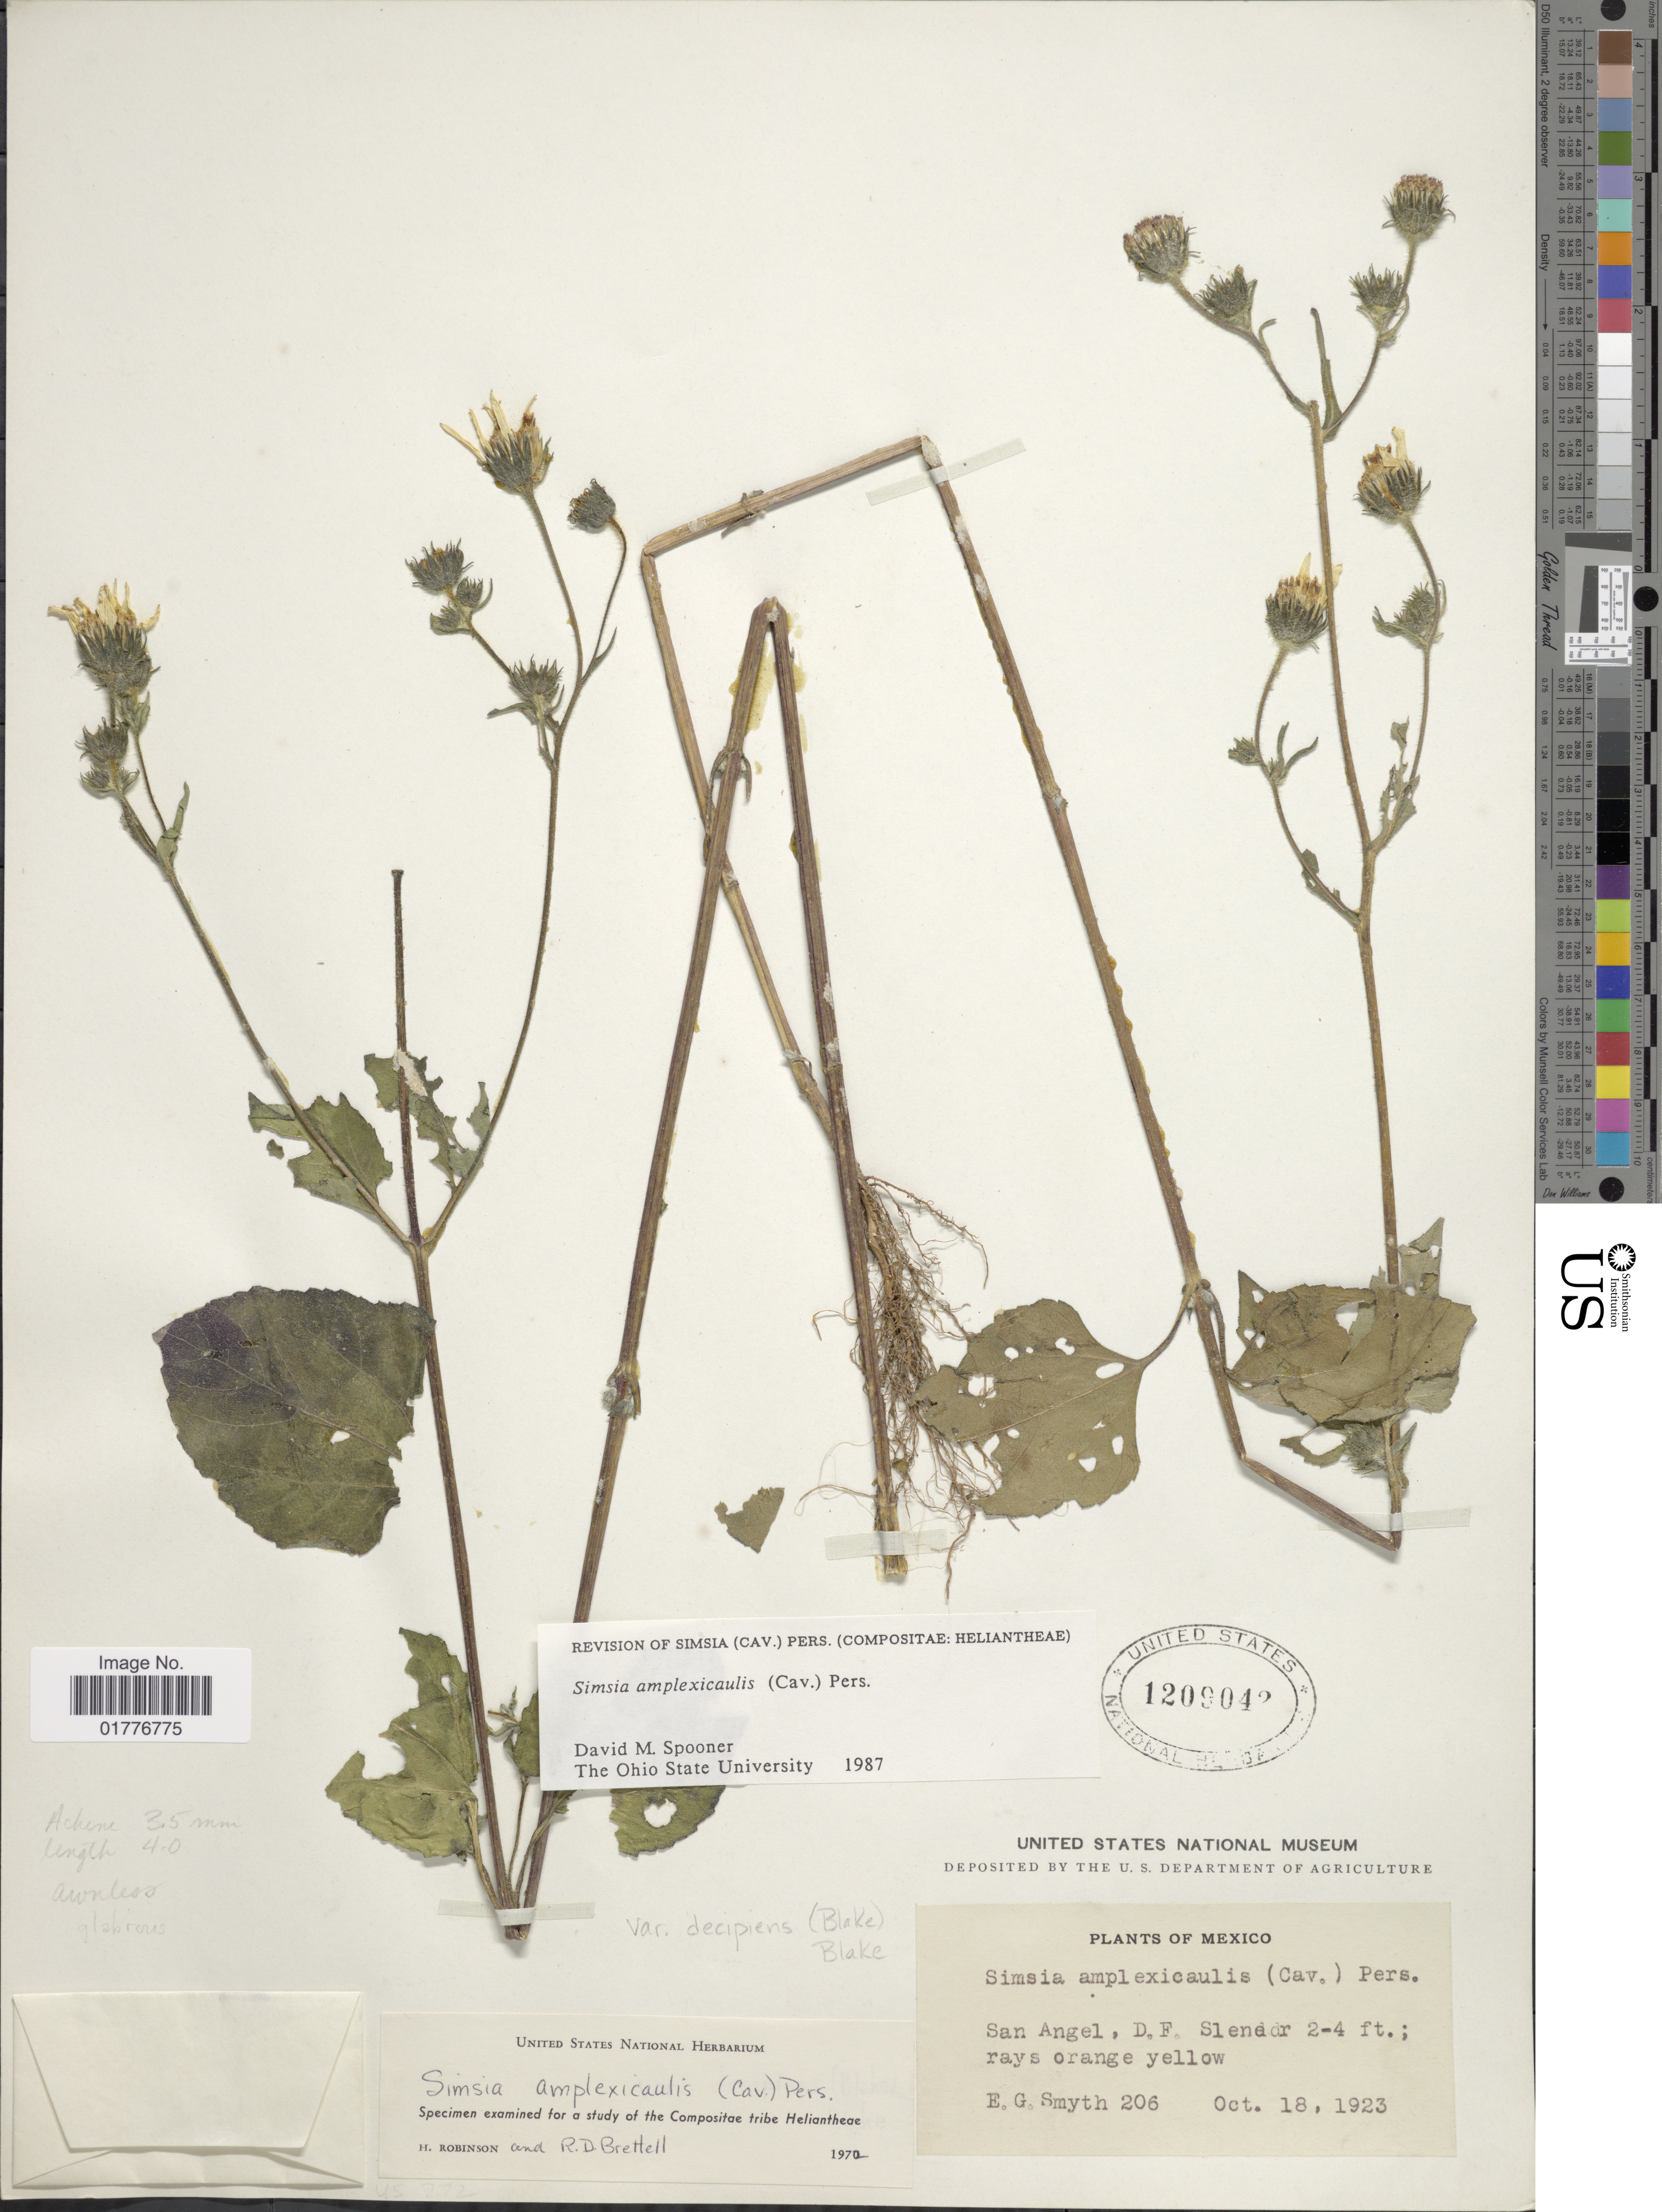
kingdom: Plantae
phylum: Tracheophyta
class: Magnoliopsida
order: Asterales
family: Asteraceae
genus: Simsia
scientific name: Simsia amplexicaulis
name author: (Cav.) Pers.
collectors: E. Smyth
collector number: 206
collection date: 1923-10-18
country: Mexico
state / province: Distrito Federal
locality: San Angel, D. F.